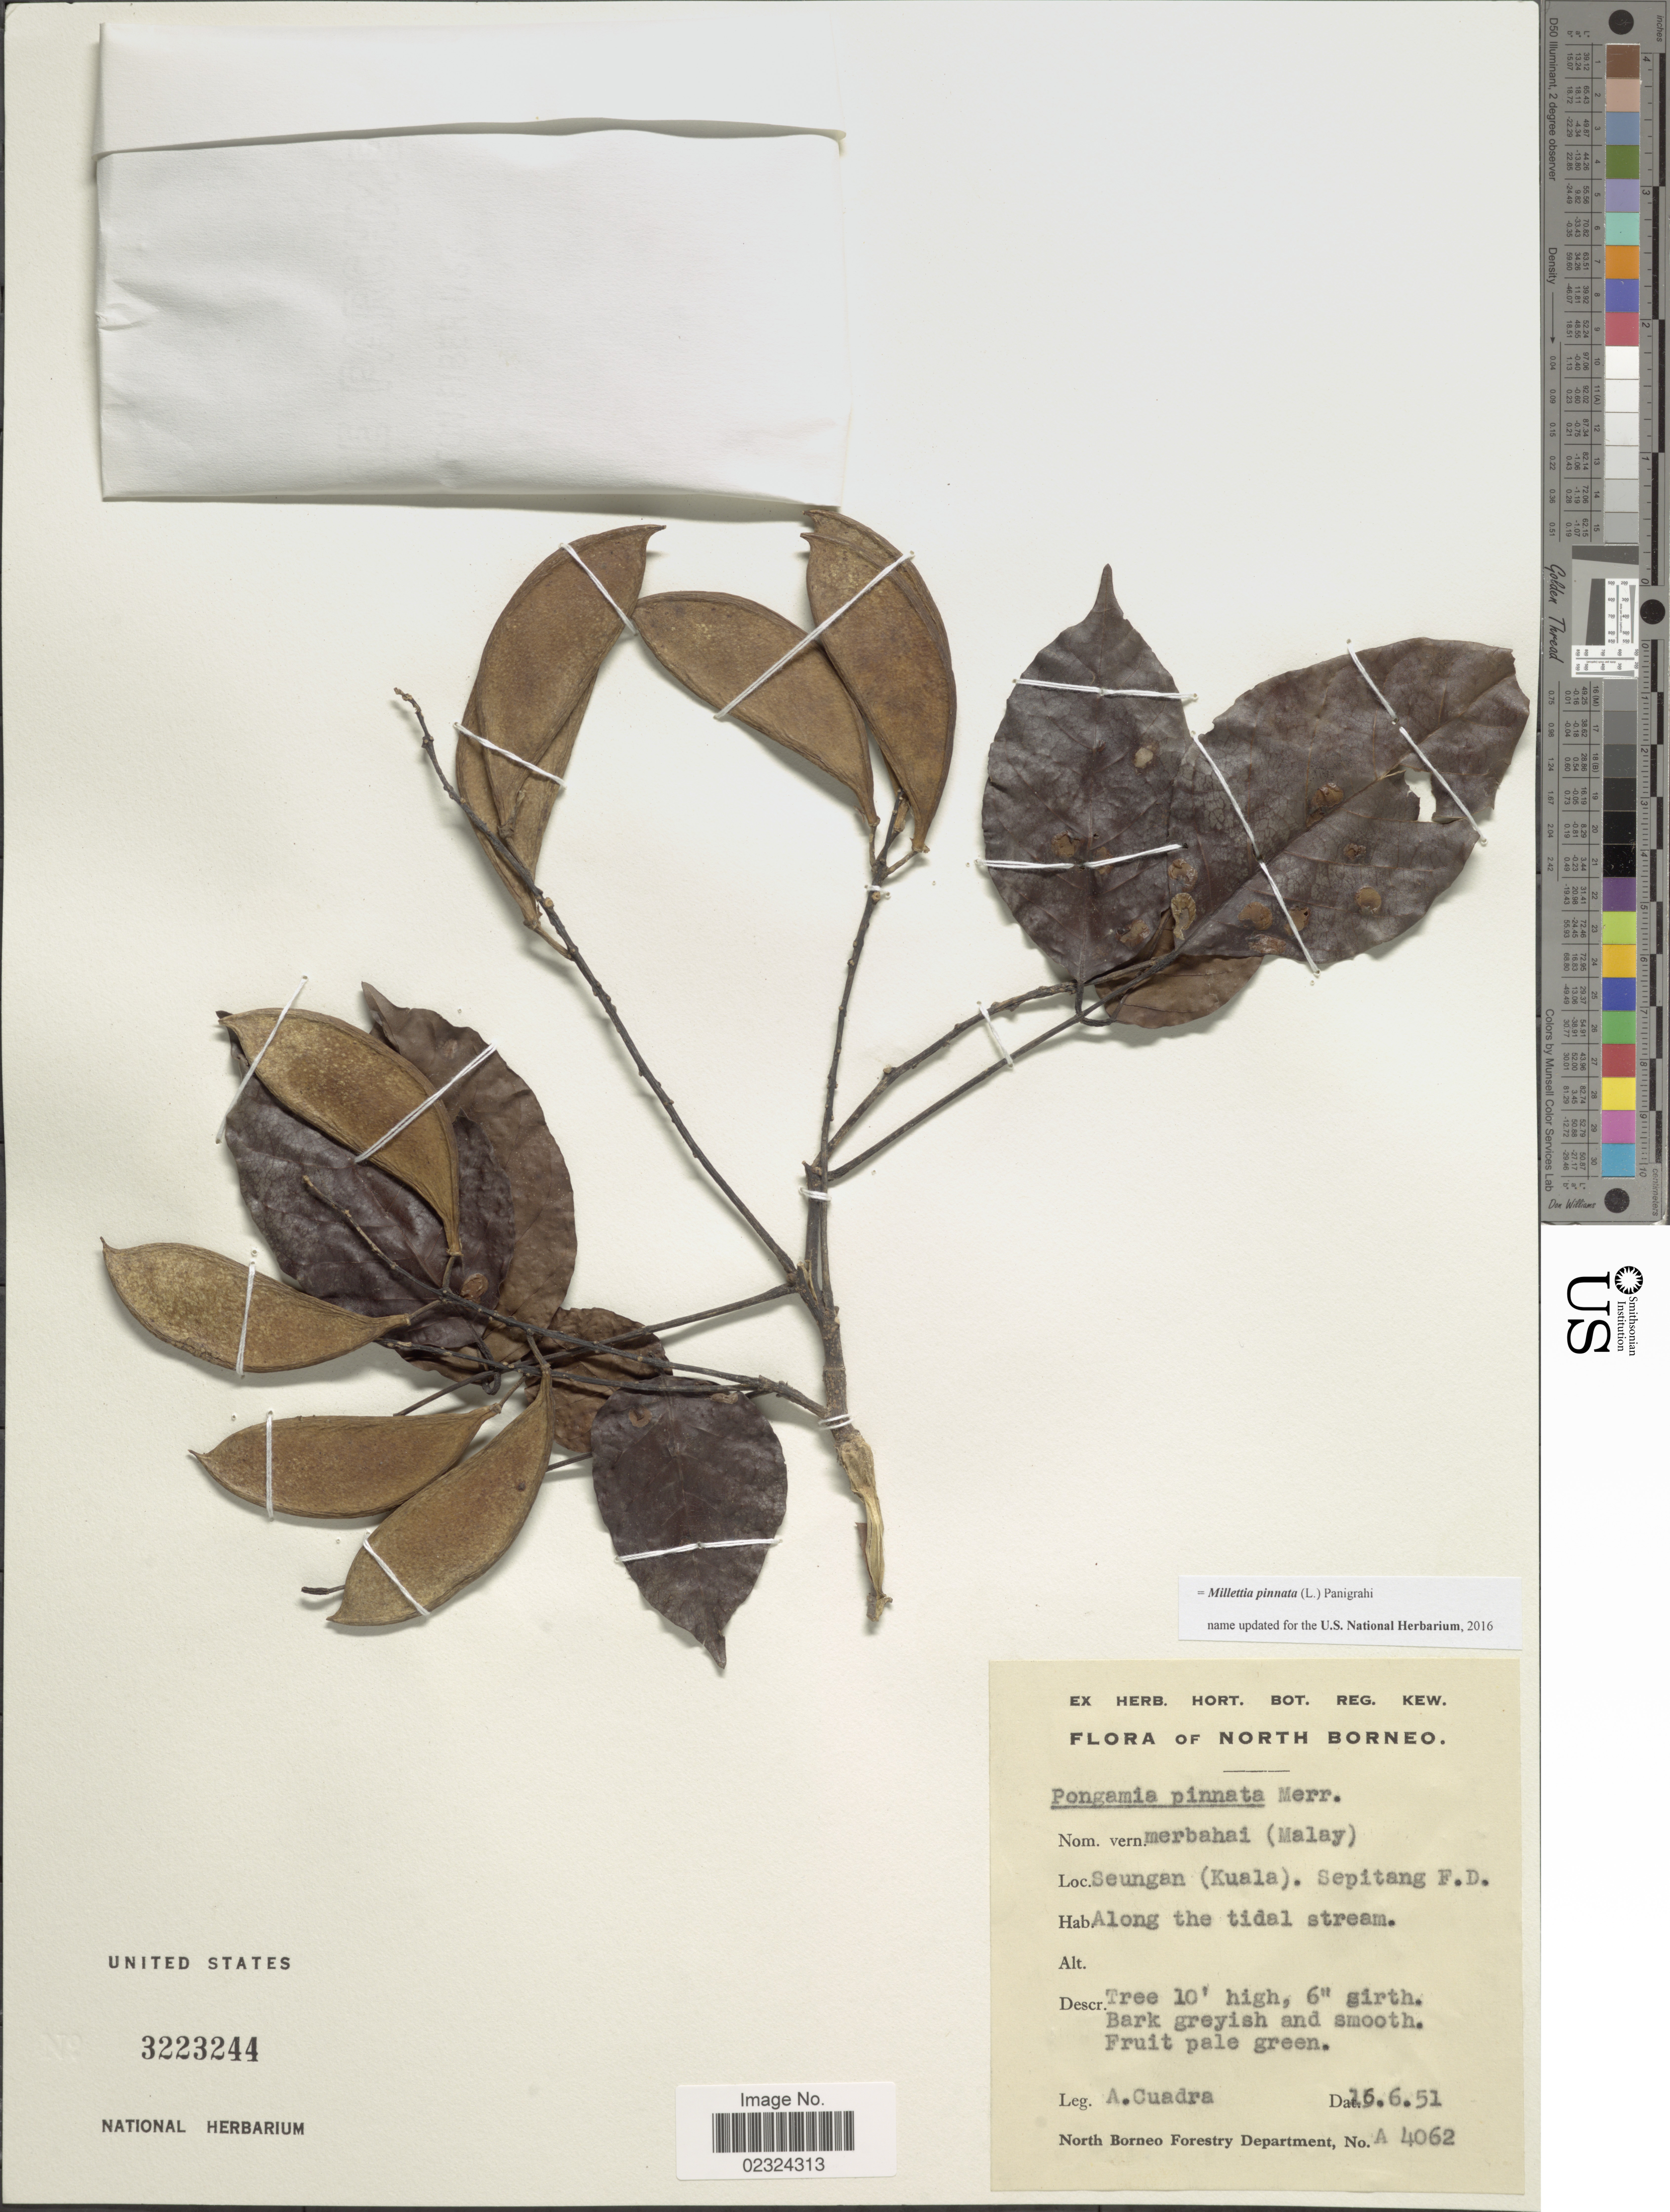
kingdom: Plantae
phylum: Tracheophyta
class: Magnoliopsida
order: Fabales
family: Fabaceae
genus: Millettia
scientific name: Millettia pinnata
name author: (L.) Panigrahi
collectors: A. Cuadra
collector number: A4062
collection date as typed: Transcribed d/m/y: 16/6/51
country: Malaysia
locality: North Borneo. Seungan (Kuala). Sepitang F.D.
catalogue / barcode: US 3223244